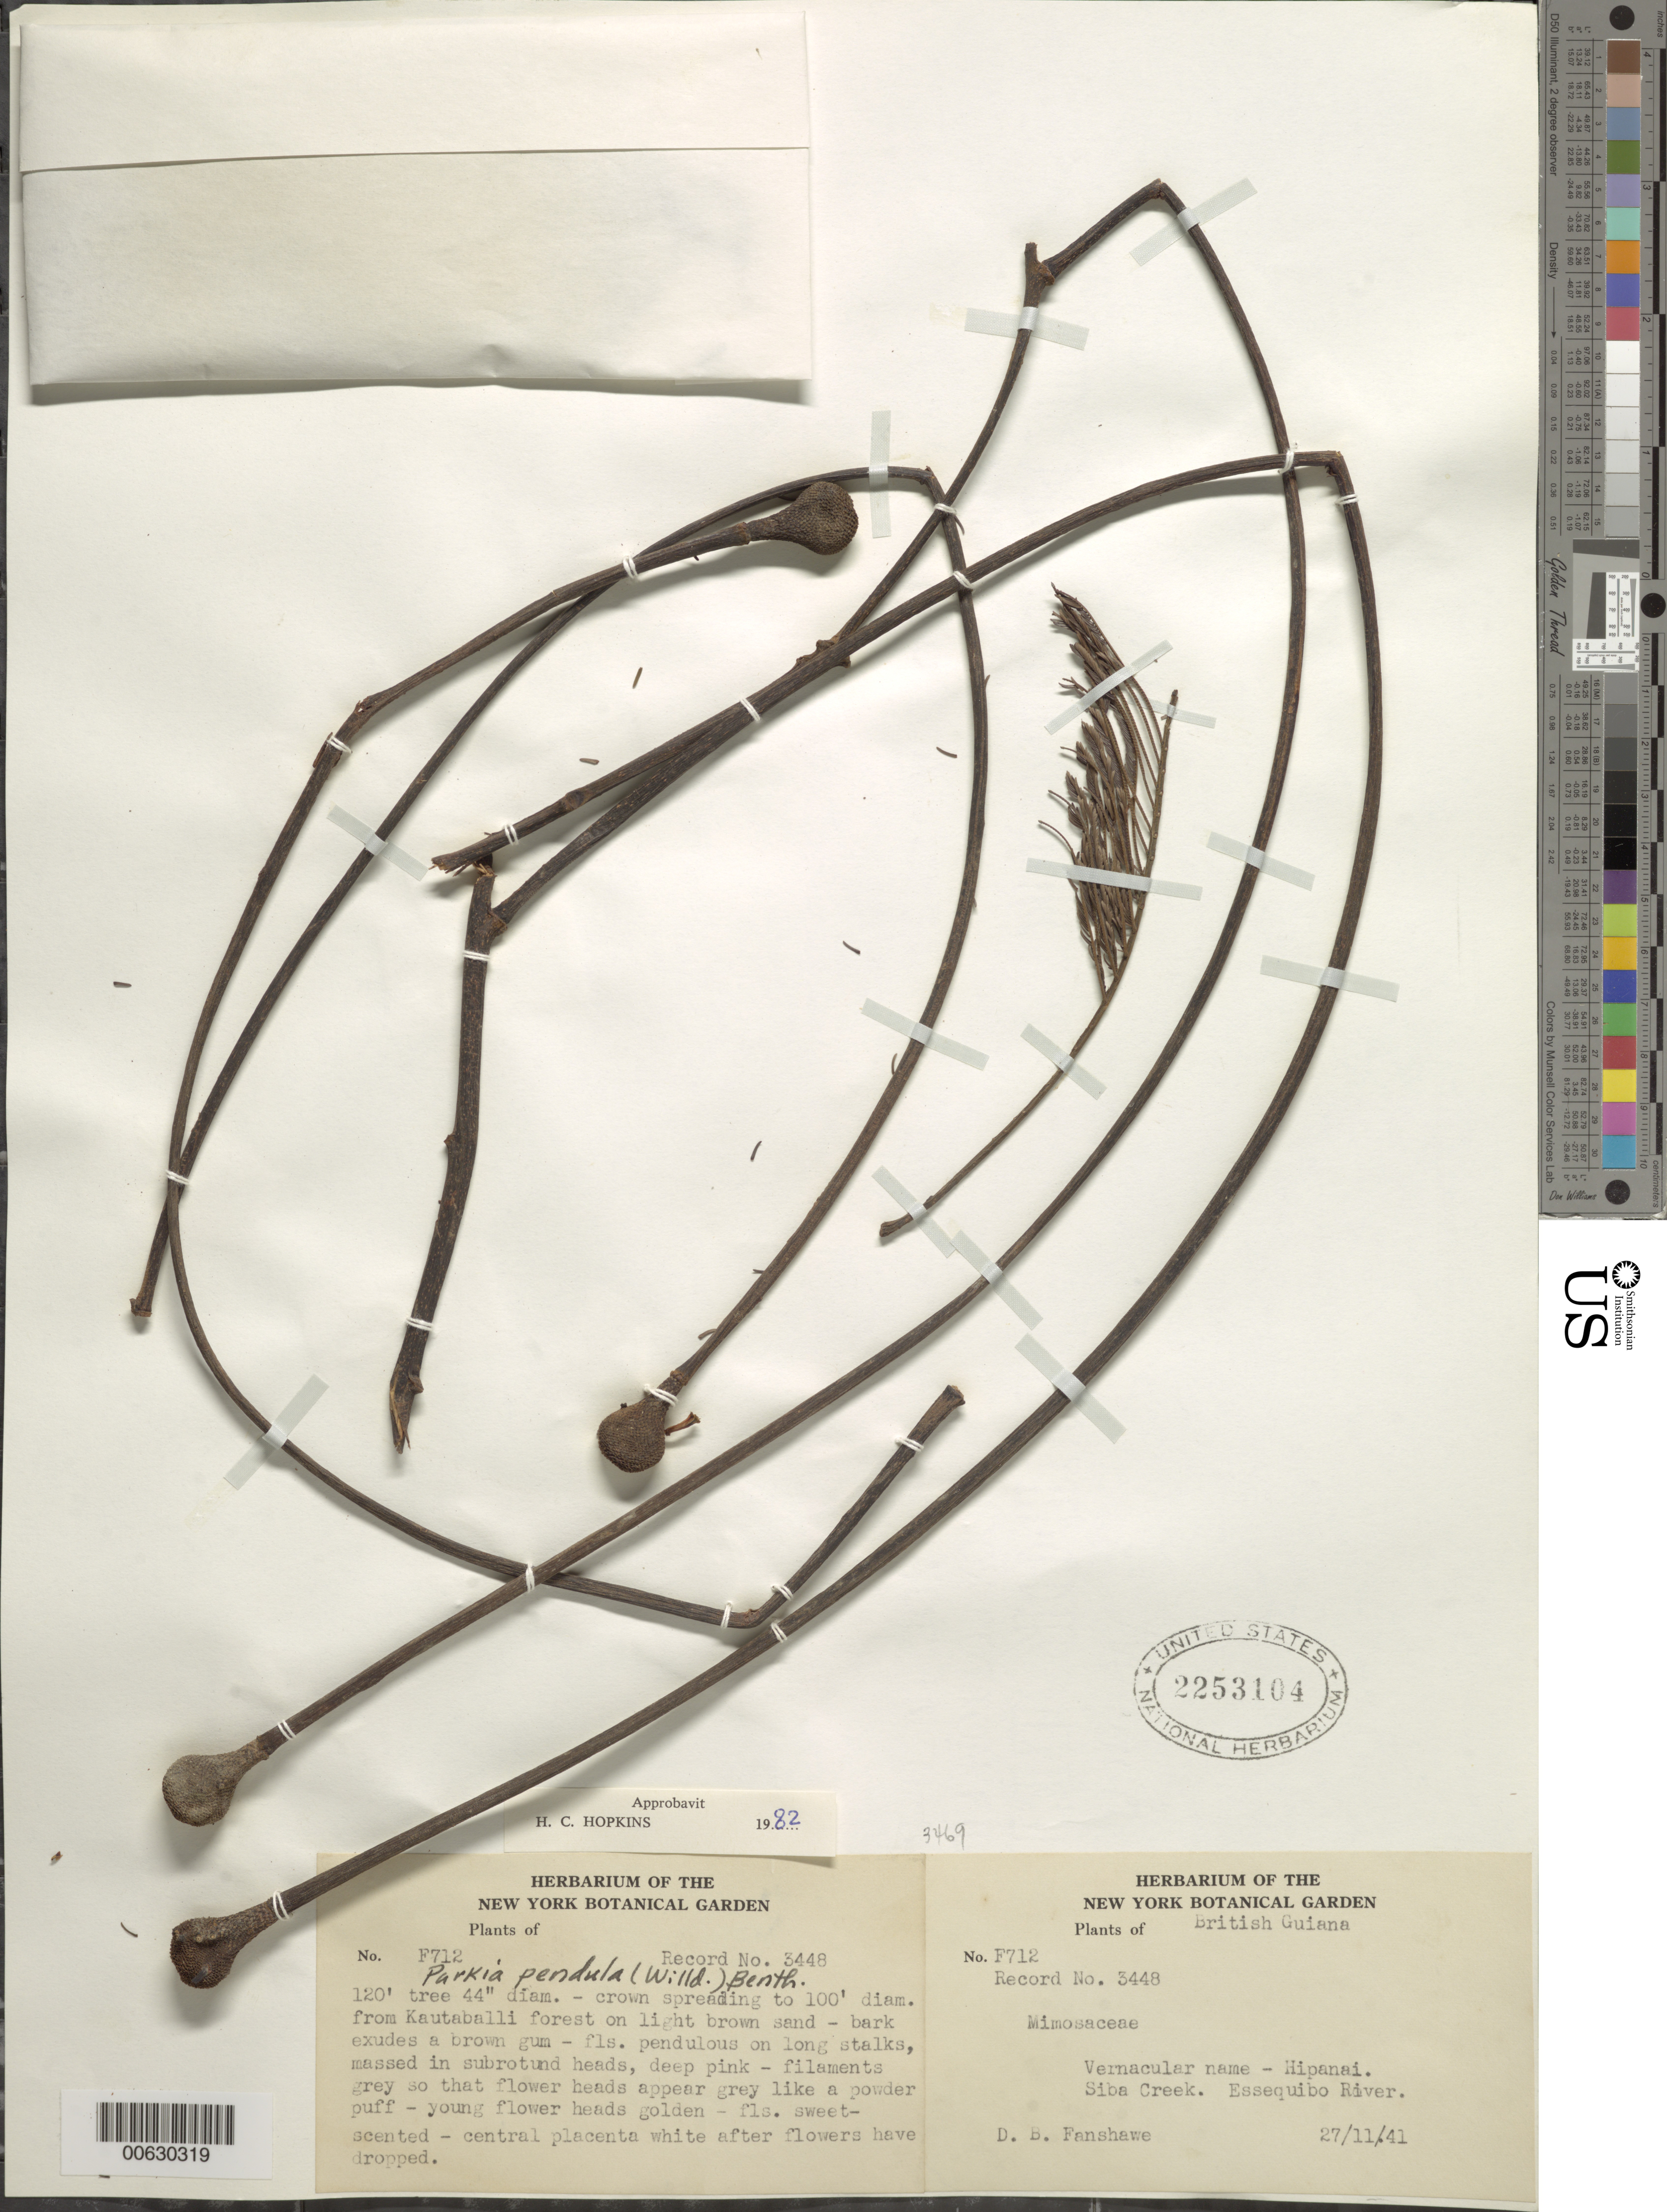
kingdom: Plantae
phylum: Tracheophyta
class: Magnoliopsida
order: Fabales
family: Fabaceae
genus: Parkia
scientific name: Parkia pendula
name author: Benth.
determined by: Hopkins, H. C.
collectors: D. B. Fanshawe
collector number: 3448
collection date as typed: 27-Nov-41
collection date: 1941-11-27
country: Guyana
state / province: Demerara-Mahaica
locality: Essequibo R., Siba Creek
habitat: Kautaballi forest on light brown sand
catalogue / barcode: US 2253104